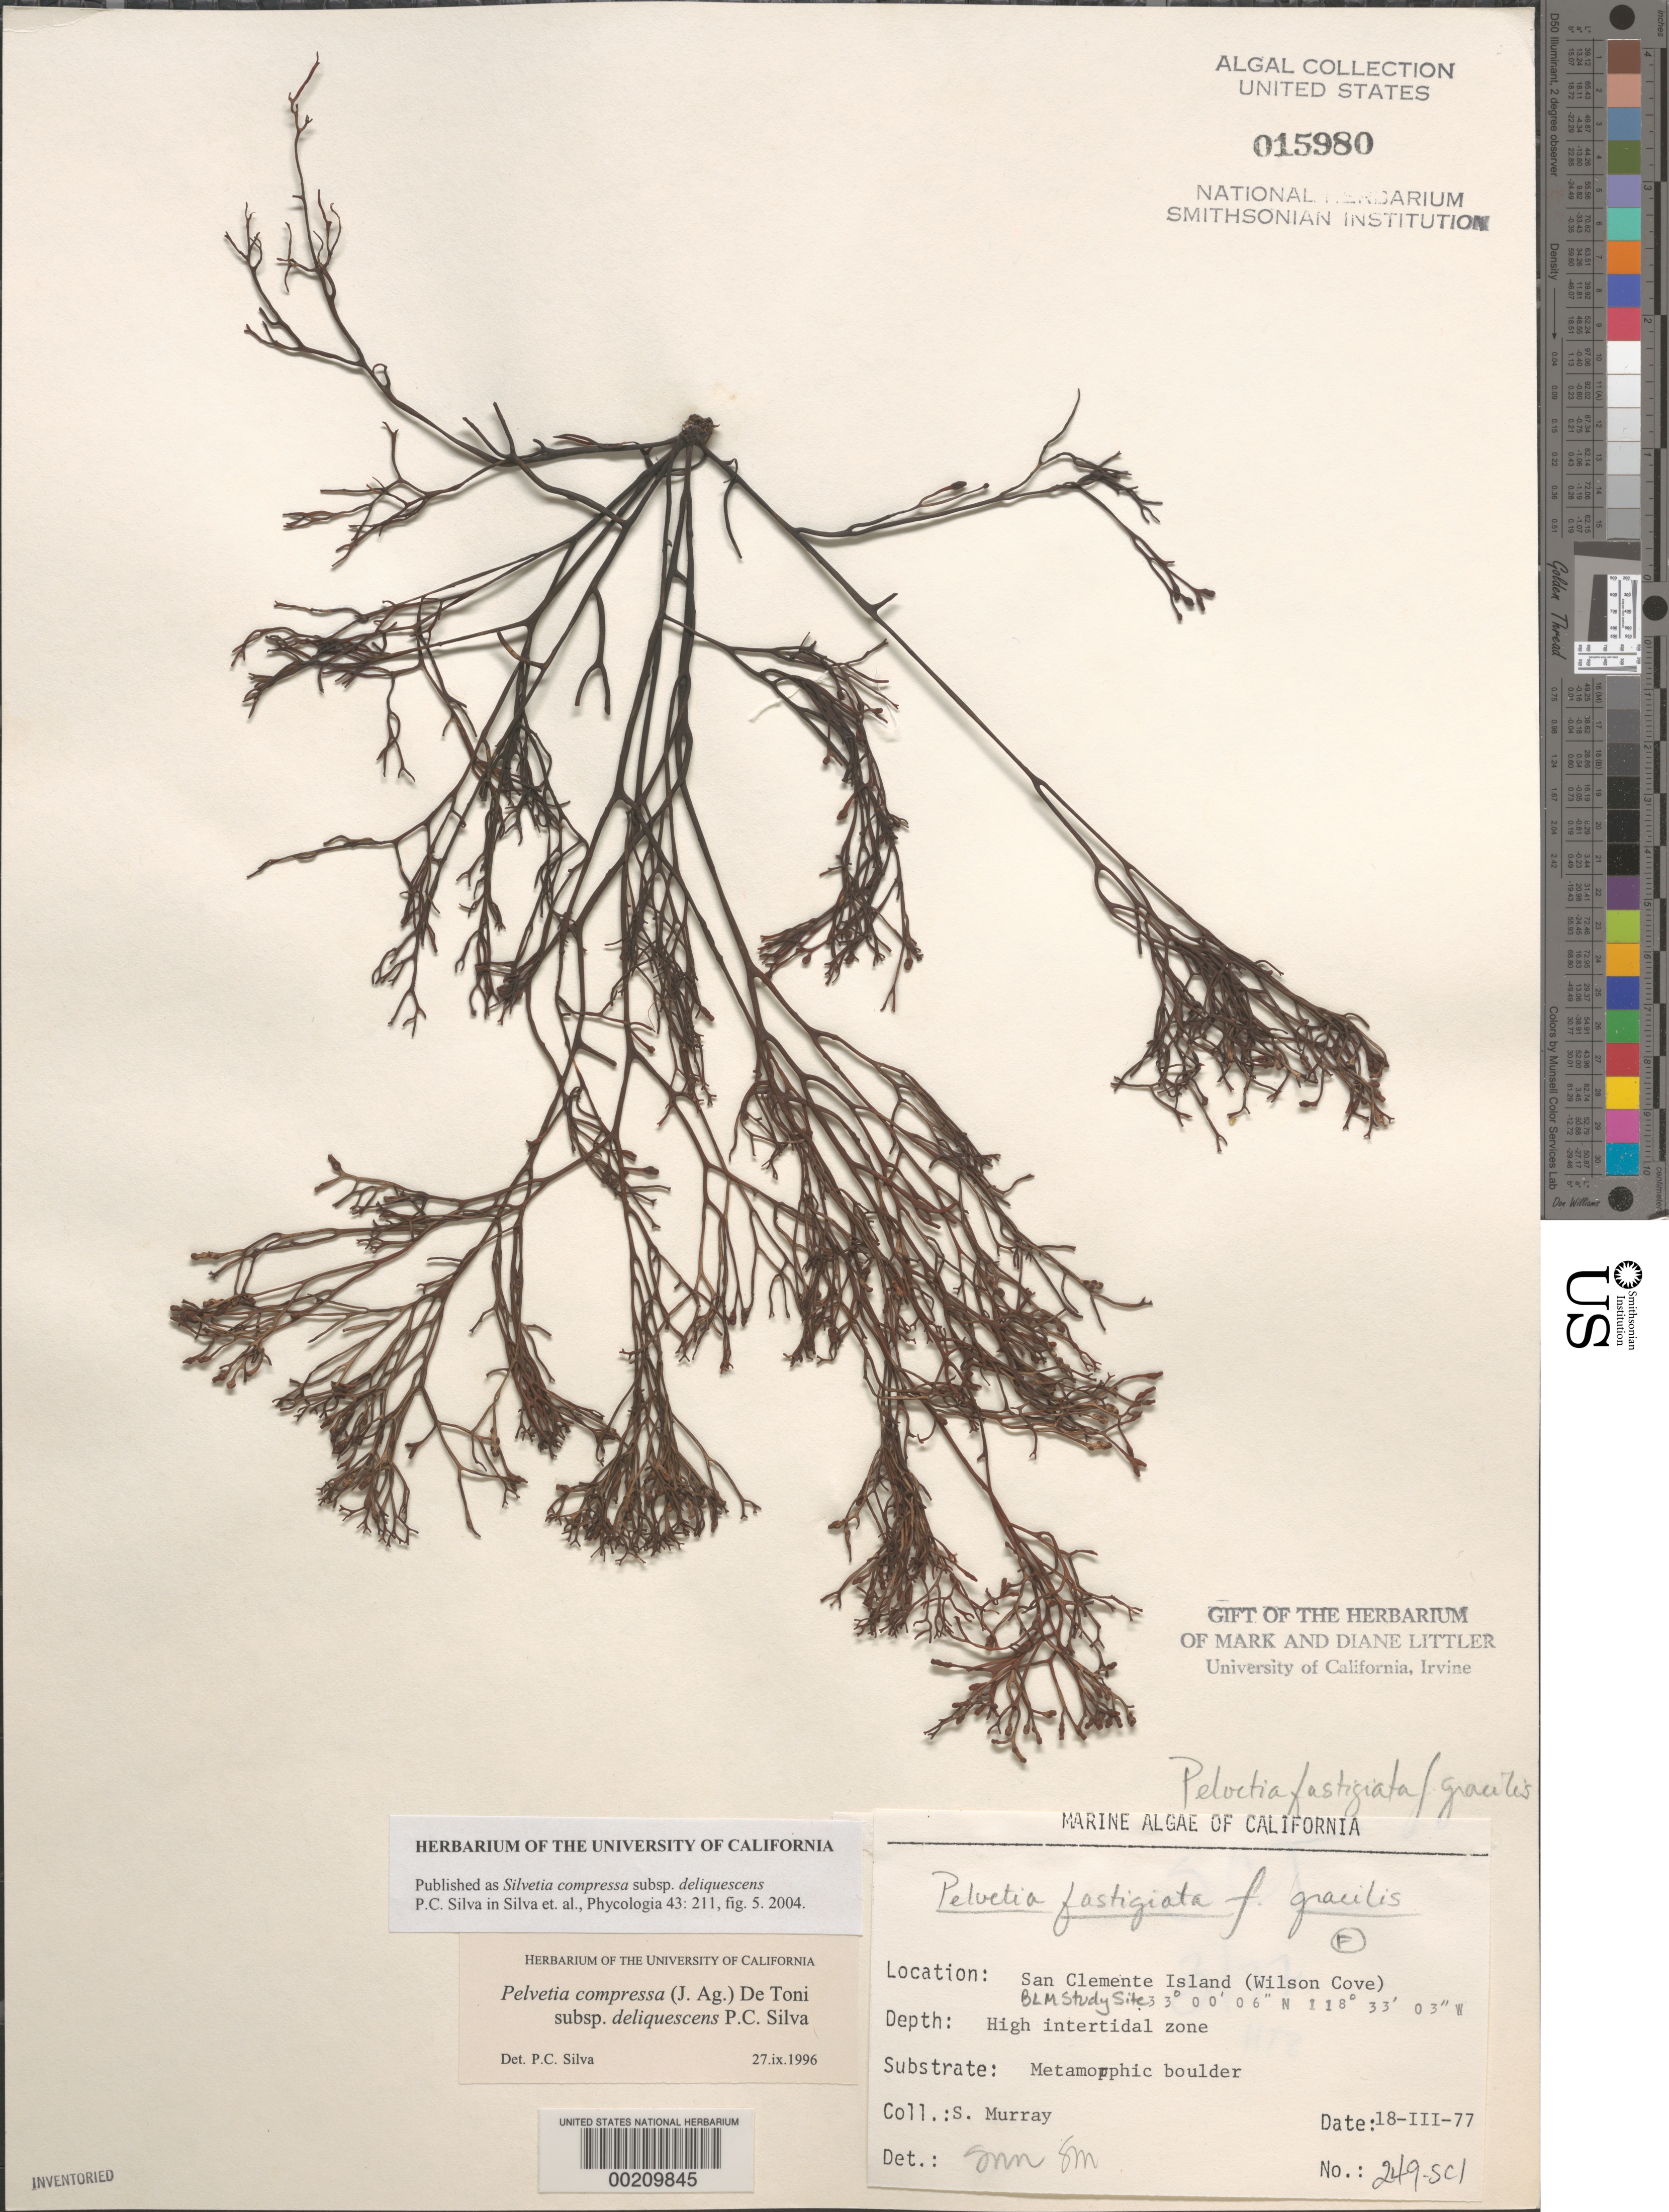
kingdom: Chromista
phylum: Ochrophyta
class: Phaeophyceae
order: Fucales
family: Fucaceae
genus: Silvetia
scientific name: Silvetia compressa subsp. deliquescens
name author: P.C. Silva in P.C. Silva et al.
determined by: Silva, P. C.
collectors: S. N. Murray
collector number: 249-SCI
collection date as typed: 18 Mar 1977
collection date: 1977-03-18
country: United States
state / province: California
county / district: Los Angeles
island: San Clemente Island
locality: Wilson Cove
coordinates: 33 00'06"N, 118 33'03"W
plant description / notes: BLM-SOCALBIGHT Rocky Intertidal Survey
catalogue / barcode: US 15980